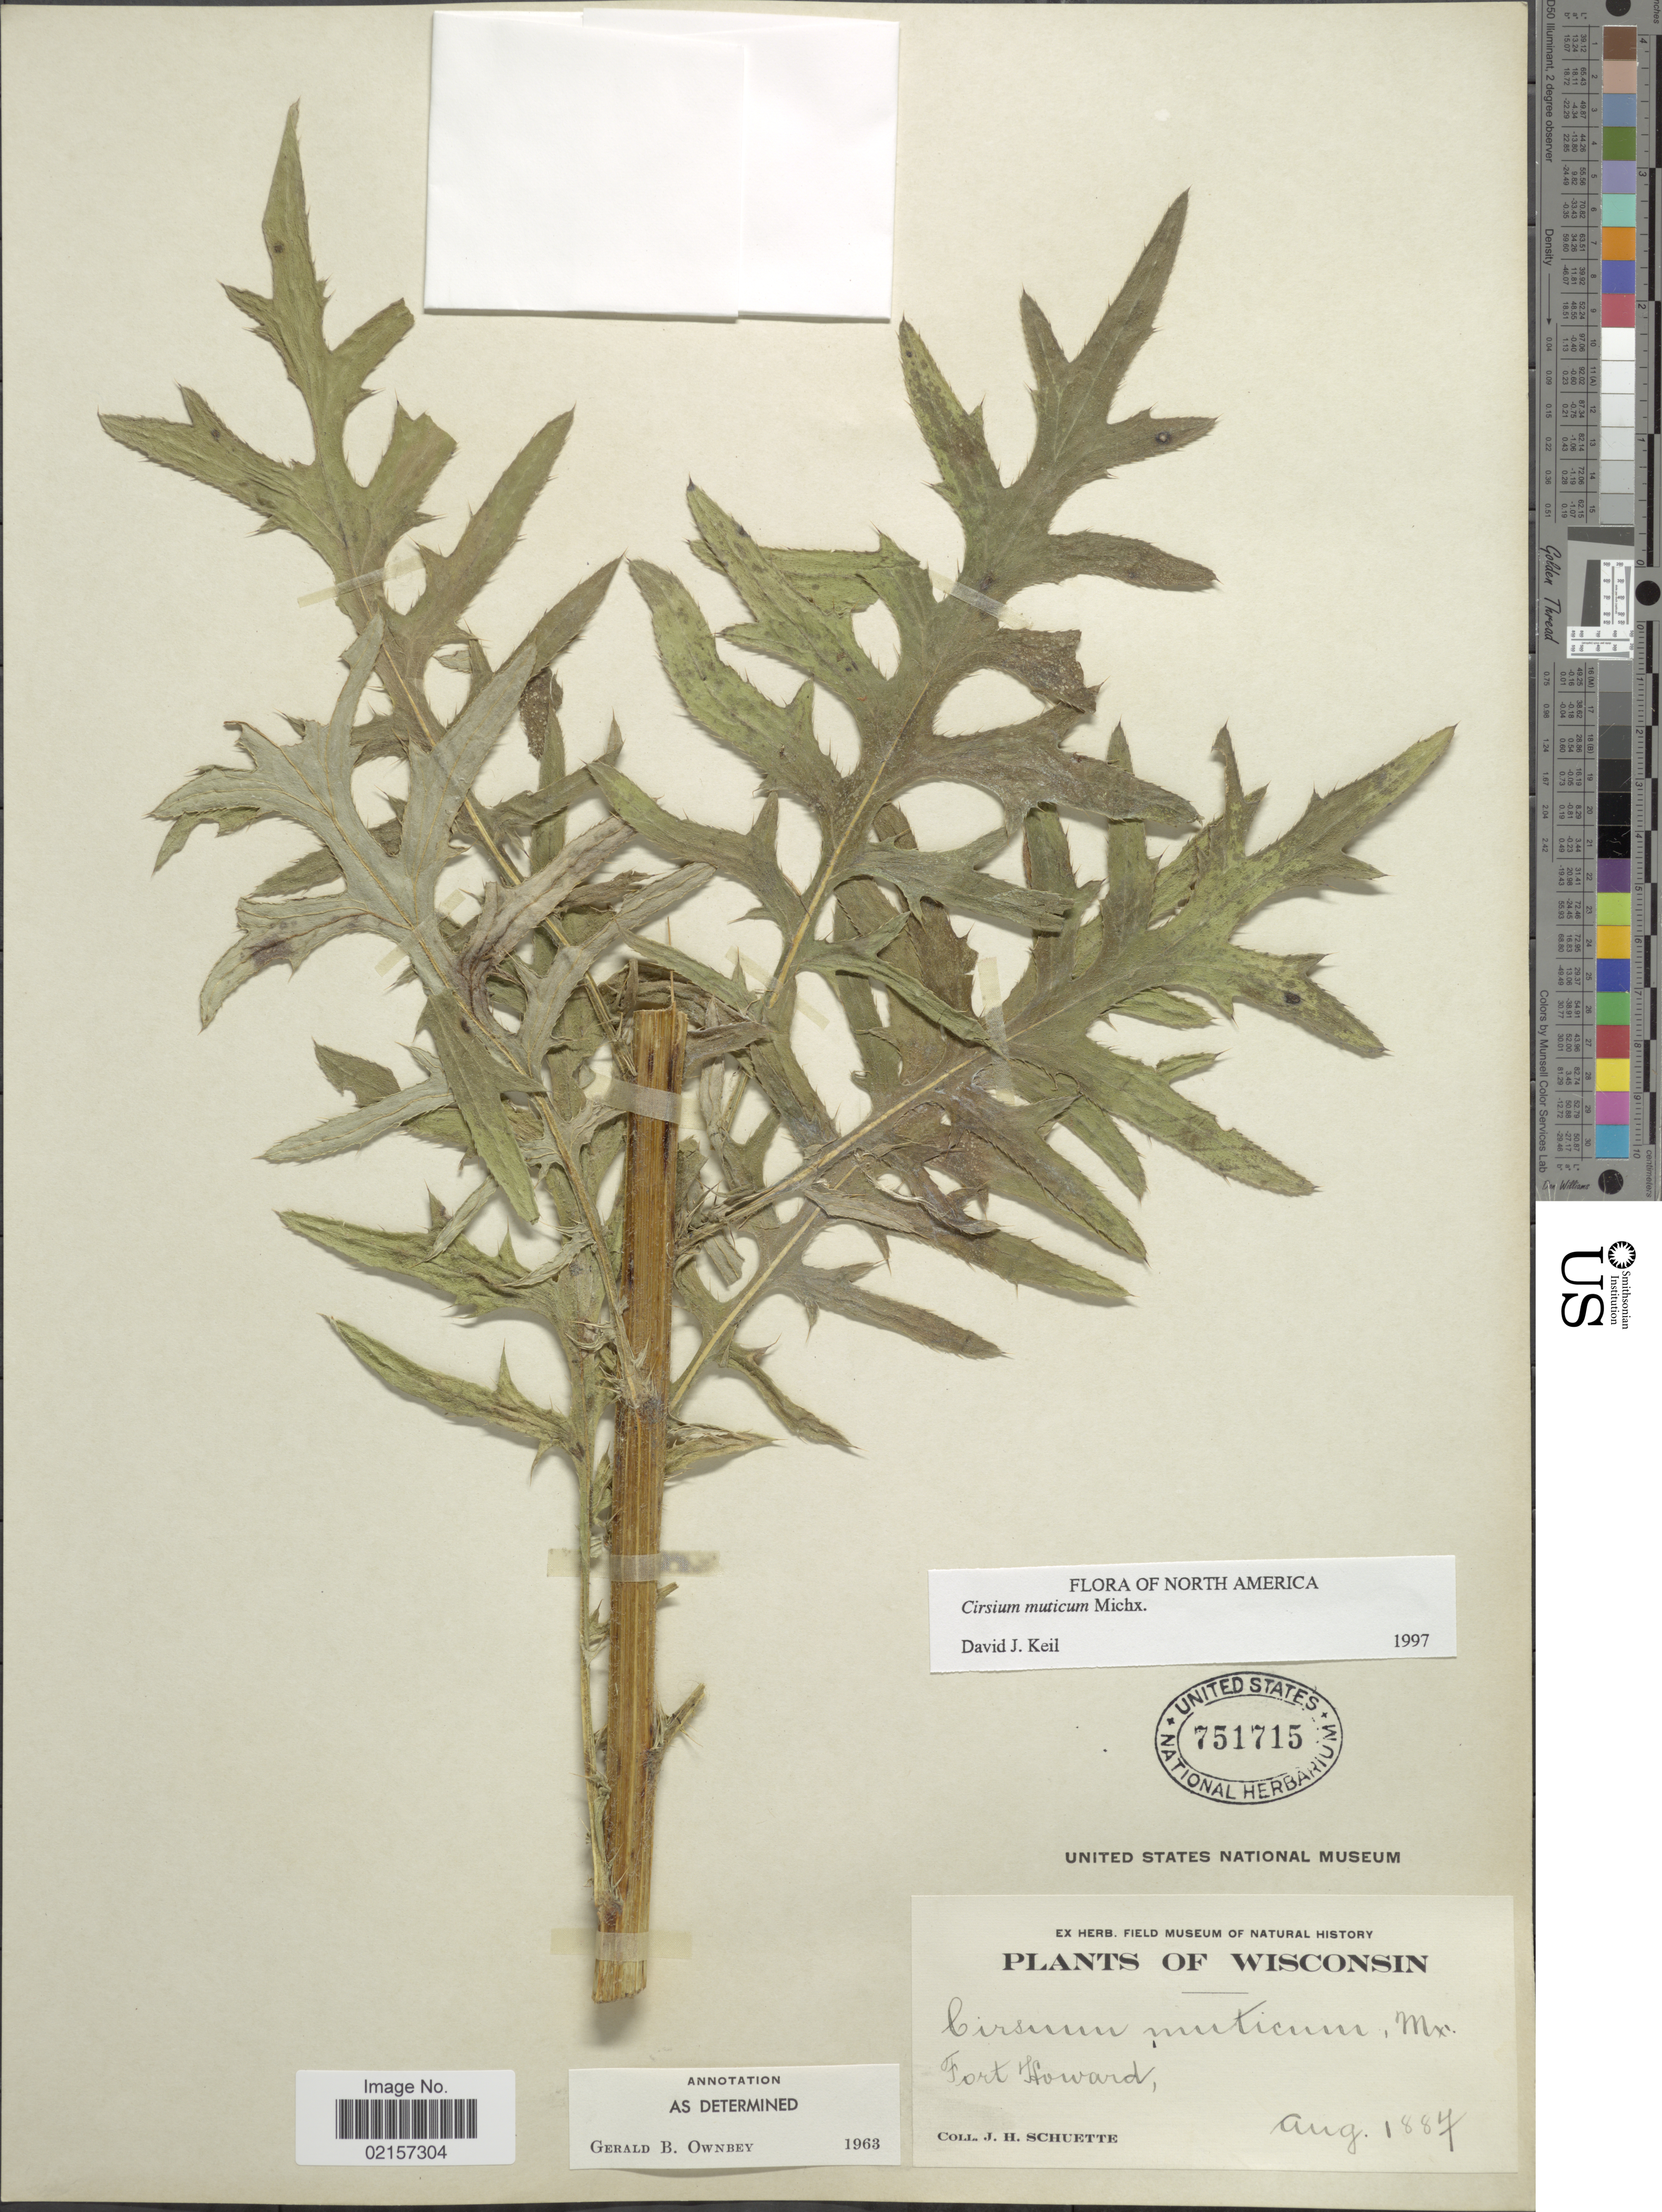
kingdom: Plantae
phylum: Tracheophyta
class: Magnoliopsida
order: Asterales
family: Asteraceae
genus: Cirsium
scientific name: Cirsium muticum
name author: Michx.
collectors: J. H. Schuette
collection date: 1887-08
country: United States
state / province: Wisconsin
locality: Fort Howard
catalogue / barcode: US 751715